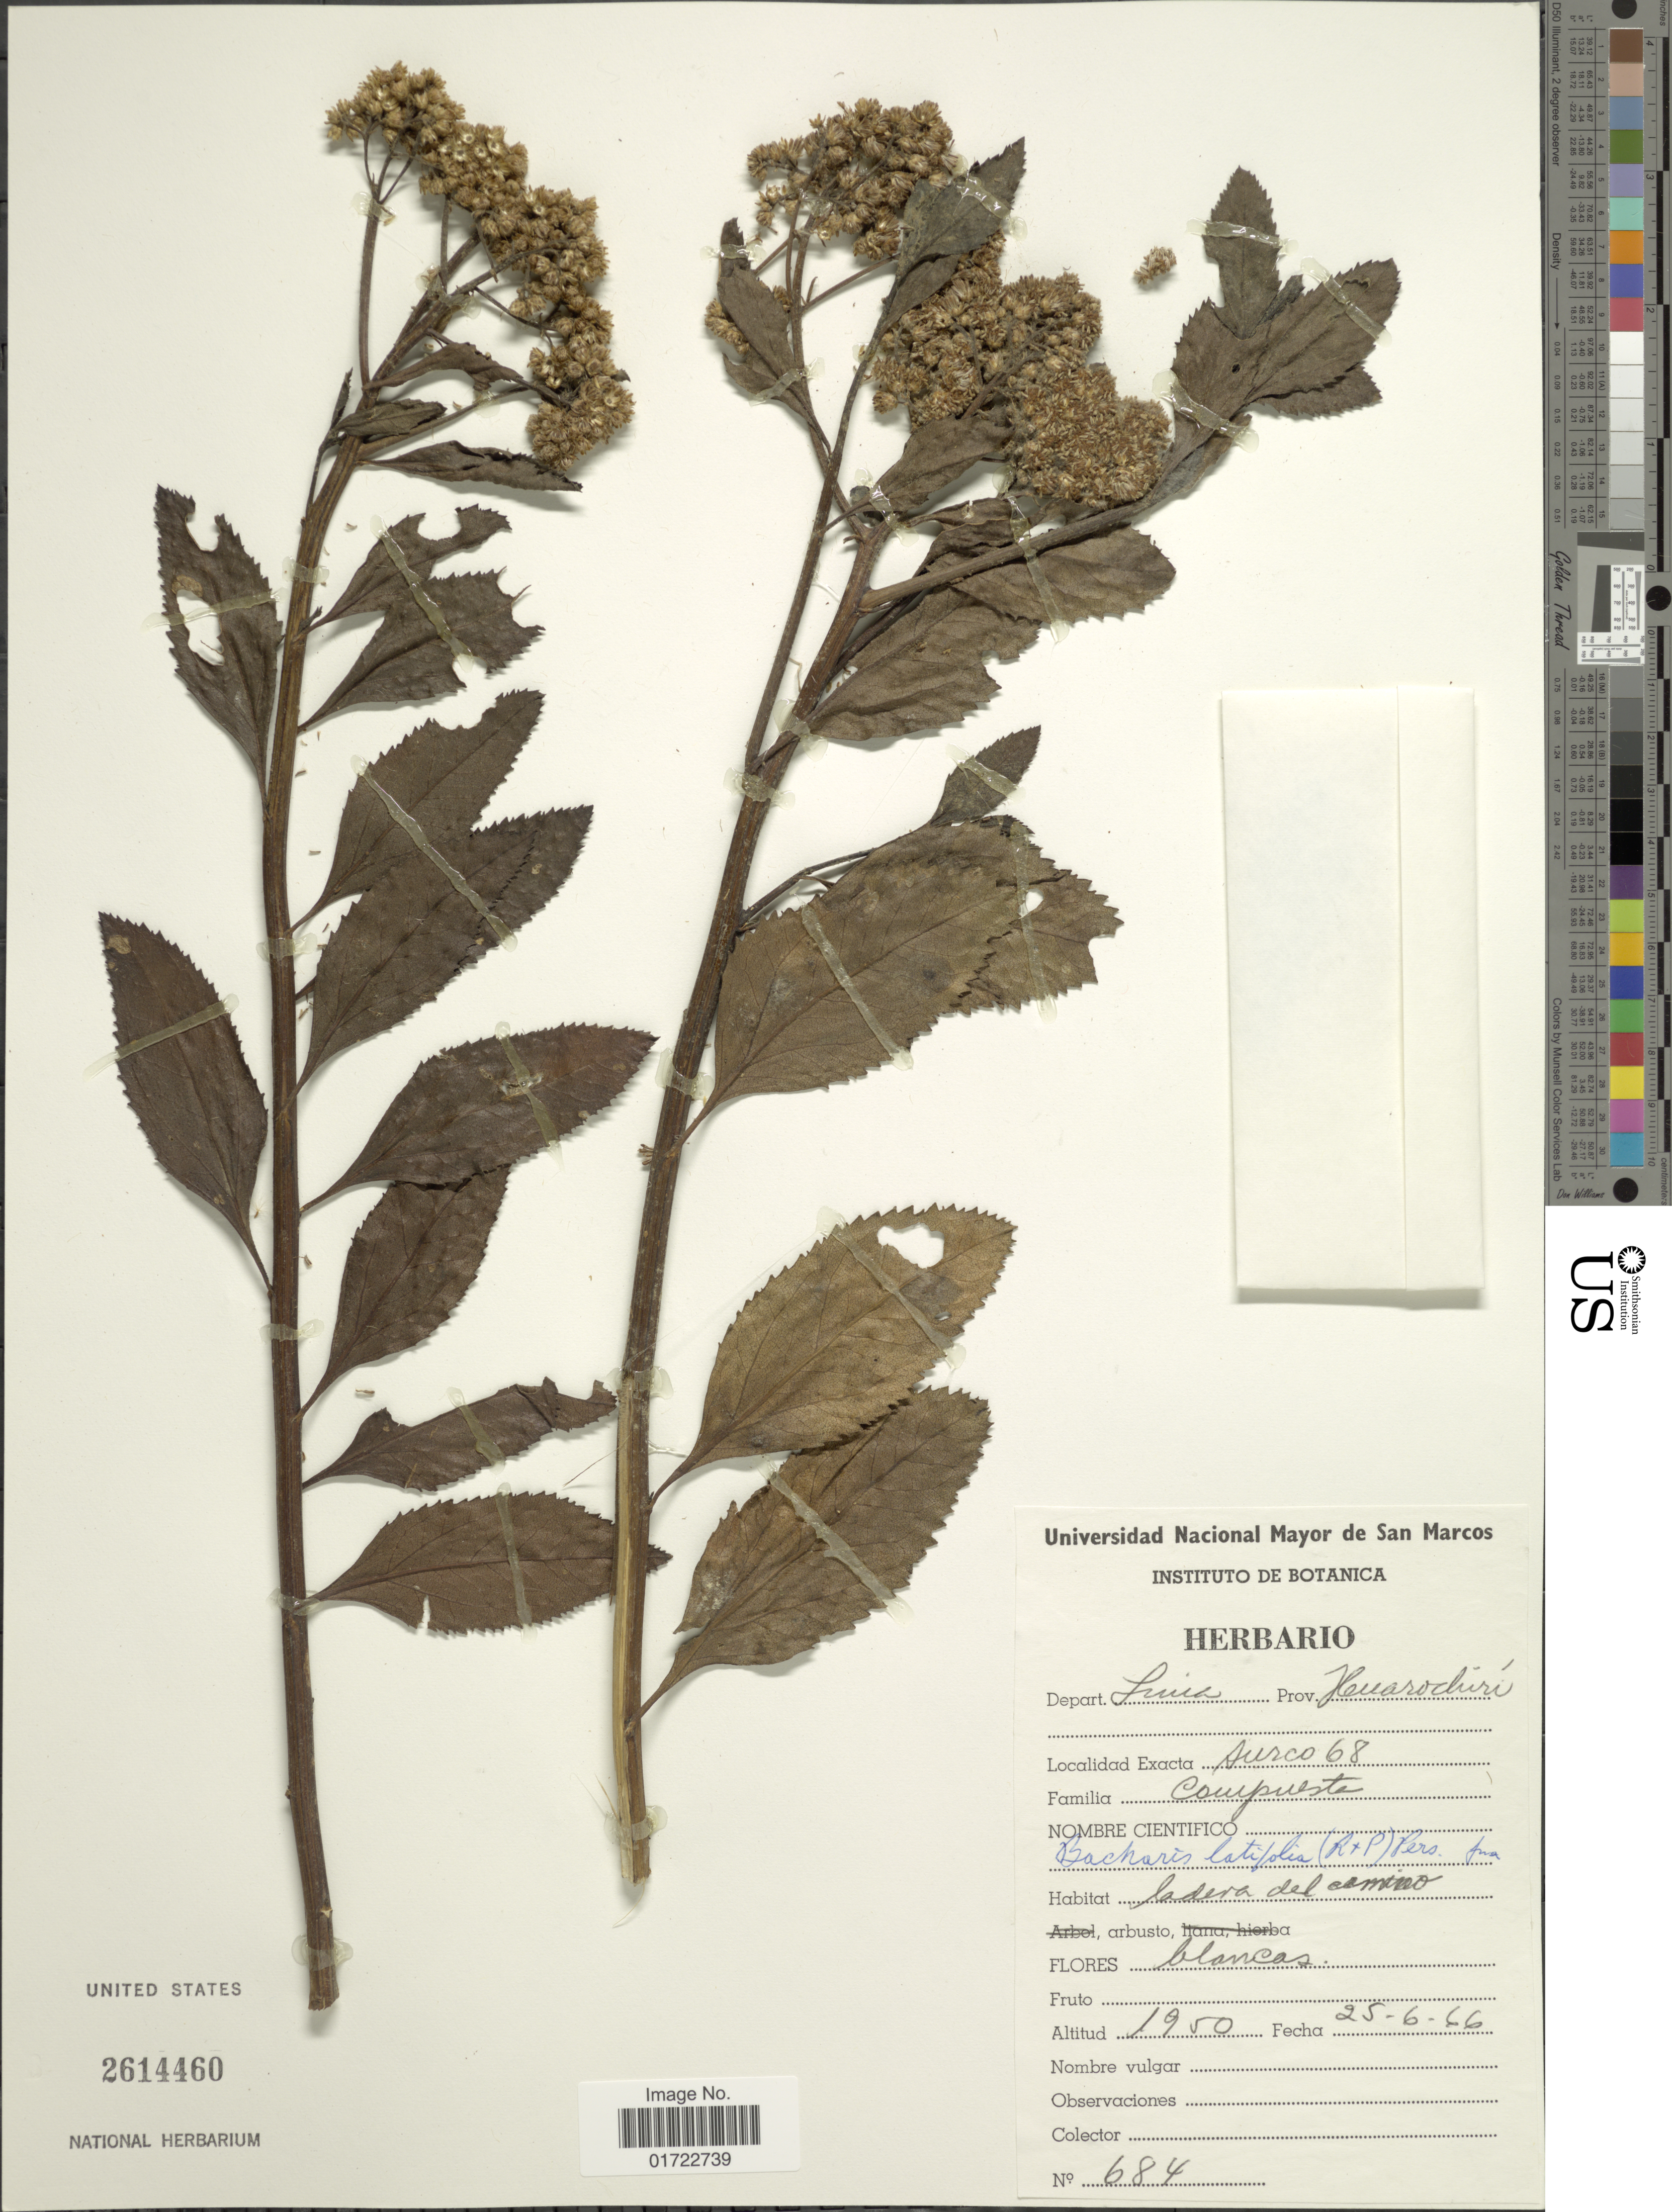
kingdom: Plantae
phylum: Tracheophyta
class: Magnoliopsida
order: Asterales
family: Asteraceae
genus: Baccharis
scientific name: Baccharis latifolia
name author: (Ruiz & Pav.) Pers.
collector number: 684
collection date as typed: Transcribed d/m/y: 25/6/66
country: Peru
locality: Depart. Luna. prov. Huarochiri, Aurco 68.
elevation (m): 1950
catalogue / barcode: US 2614460